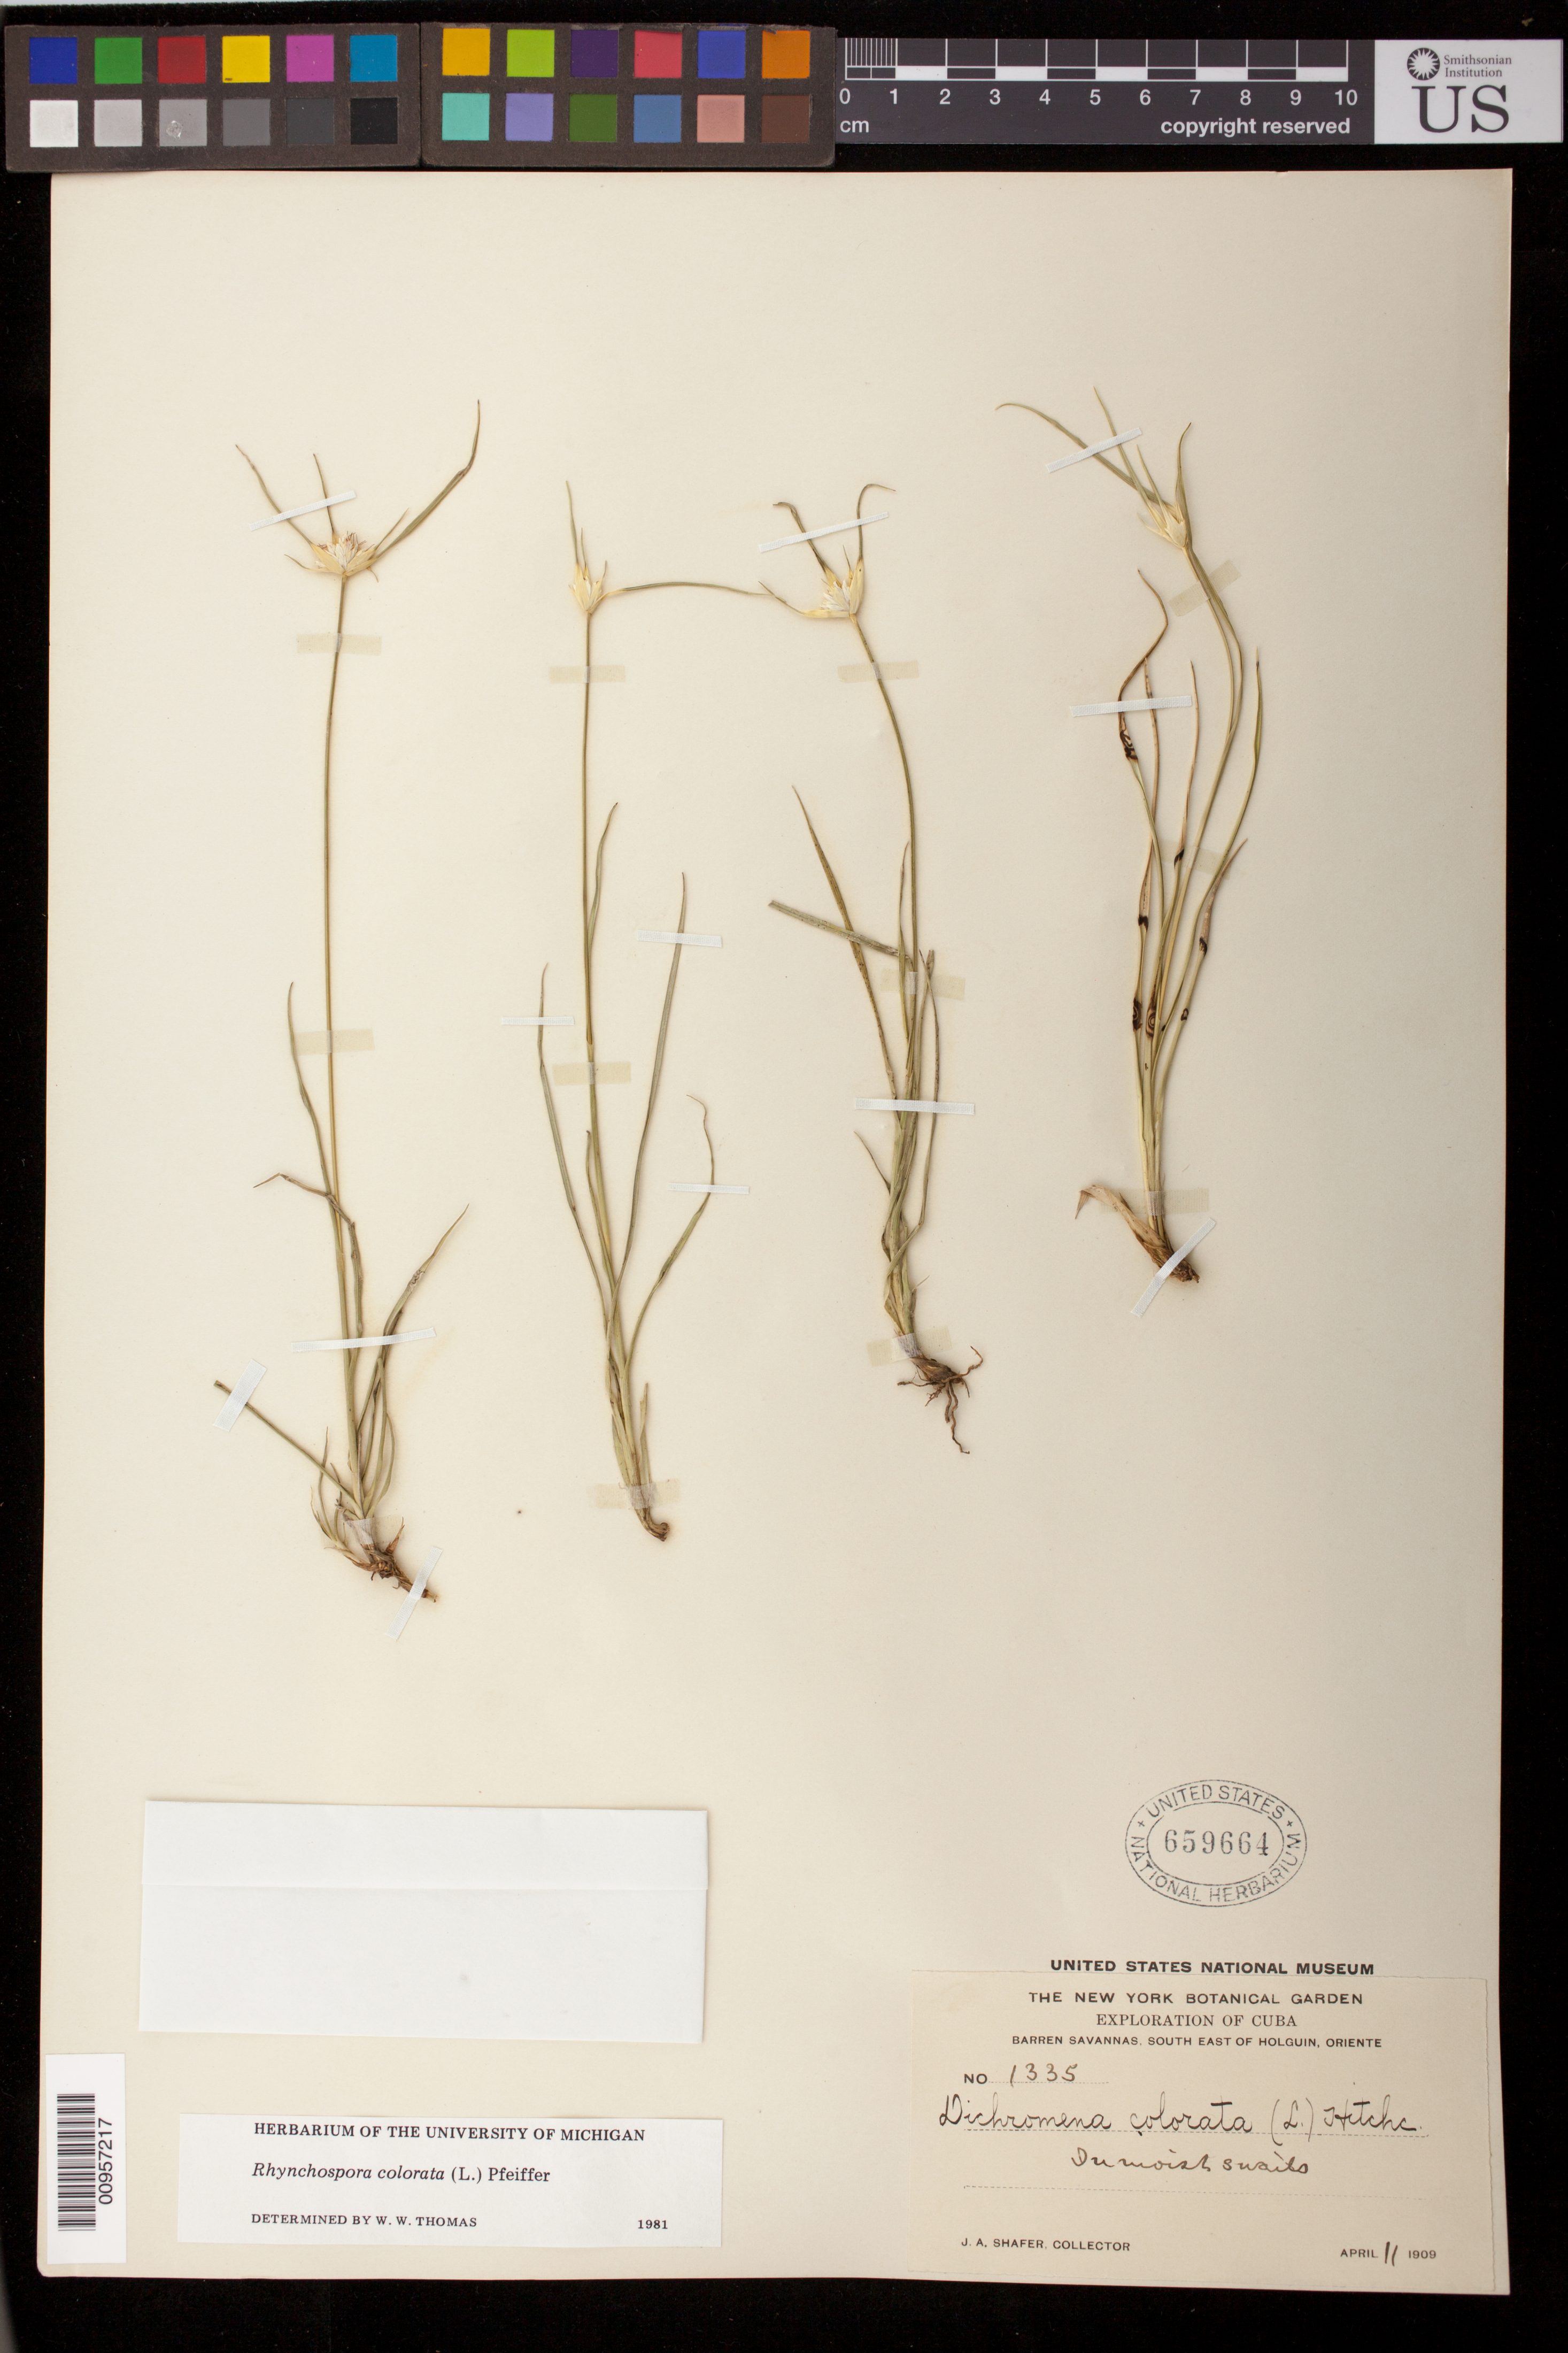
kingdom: Plantae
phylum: Tracheophyta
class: Liliopsida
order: Poales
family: Cyperaceae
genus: Rhynchospora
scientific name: Rhynchospora colorata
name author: (L.) H. Pfeiff.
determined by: Thomas, W. W.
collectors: J. A. Shafer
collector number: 1335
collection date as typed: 11 Apr 1909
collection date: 1909-04-11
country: Cuba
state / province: Holguín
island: Cuba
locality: Barren savannas, South East of Holguin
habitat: In moist swails of savannas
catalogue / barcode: US 659664